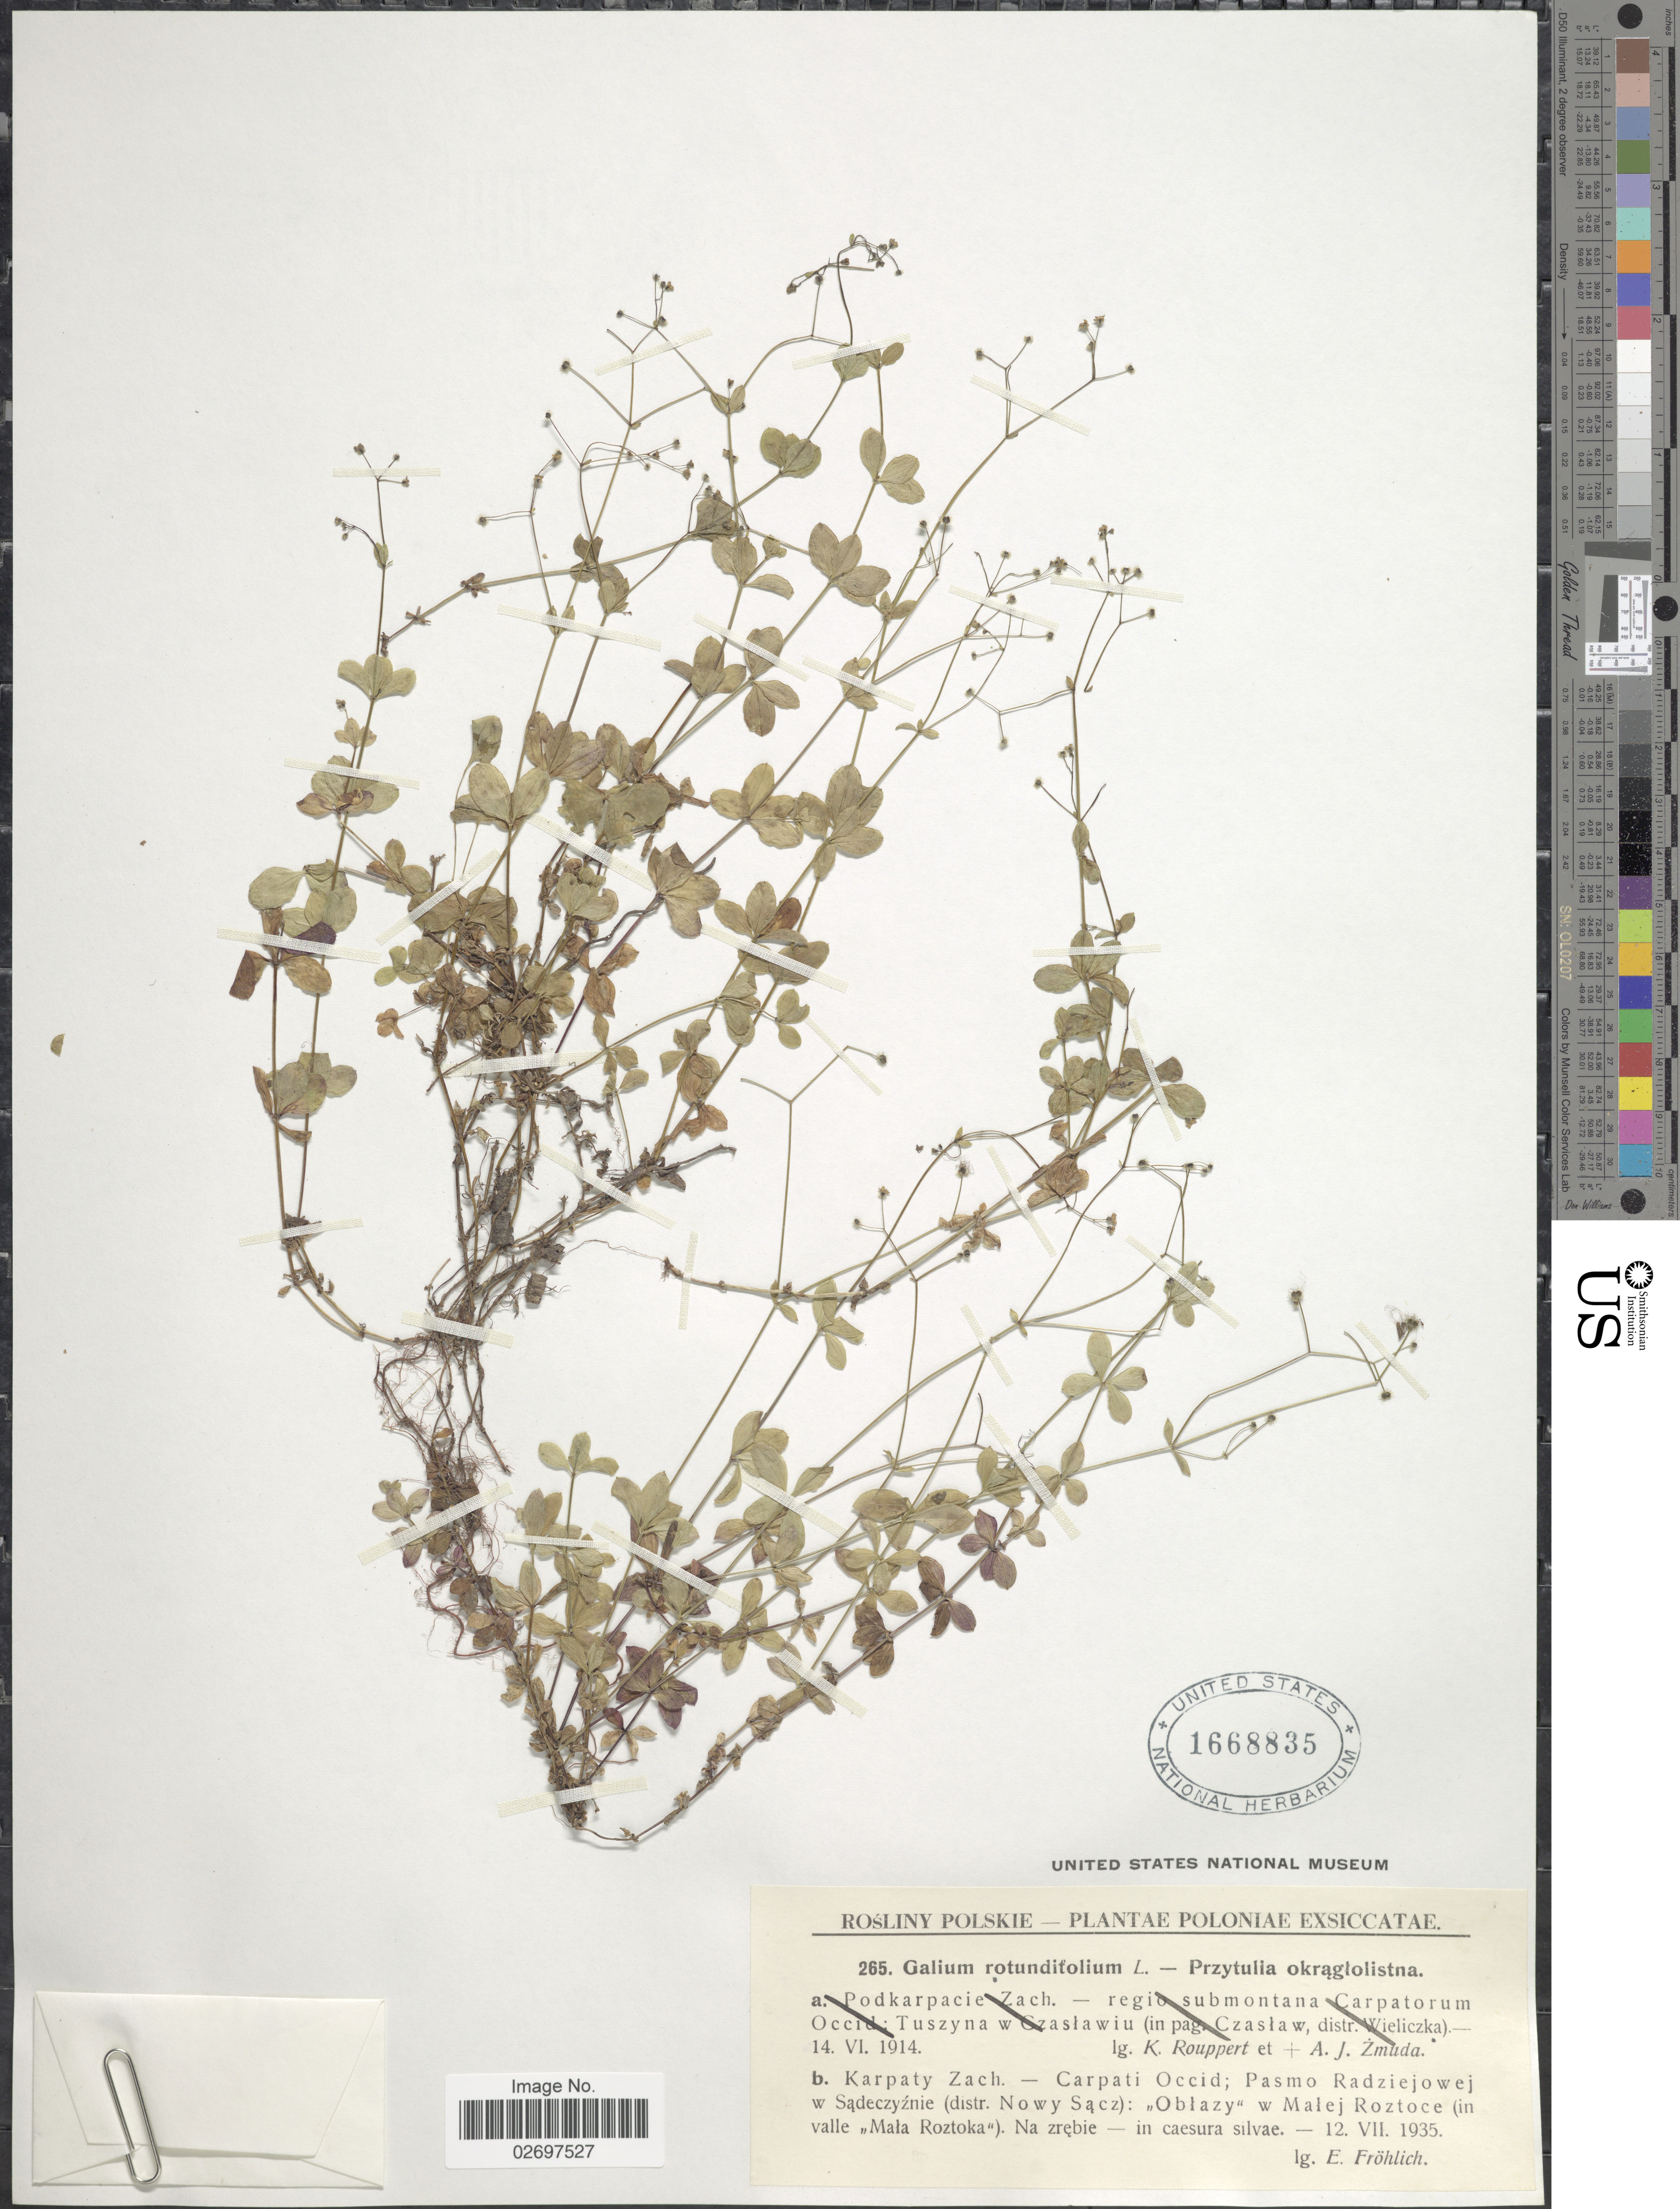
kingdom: Plantae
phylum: Tracheophyta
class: Magnoliopsida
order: Gentianales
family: Rubiaceae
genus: Galium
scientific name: Galium rotundifolium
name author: L.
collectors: E. Frohlich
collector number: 265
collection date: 1935-07-12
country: Poland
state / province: Zachodniopomorskie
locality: Poloniae. Karpaty Zach. - Carpati Occid; Pasmo Radziejowej w Sadeczyznie (distr. Nowy Sacz), Oblazy w Malej Roztoce (in valle Mata Roztoka)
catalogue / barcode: US 1668835